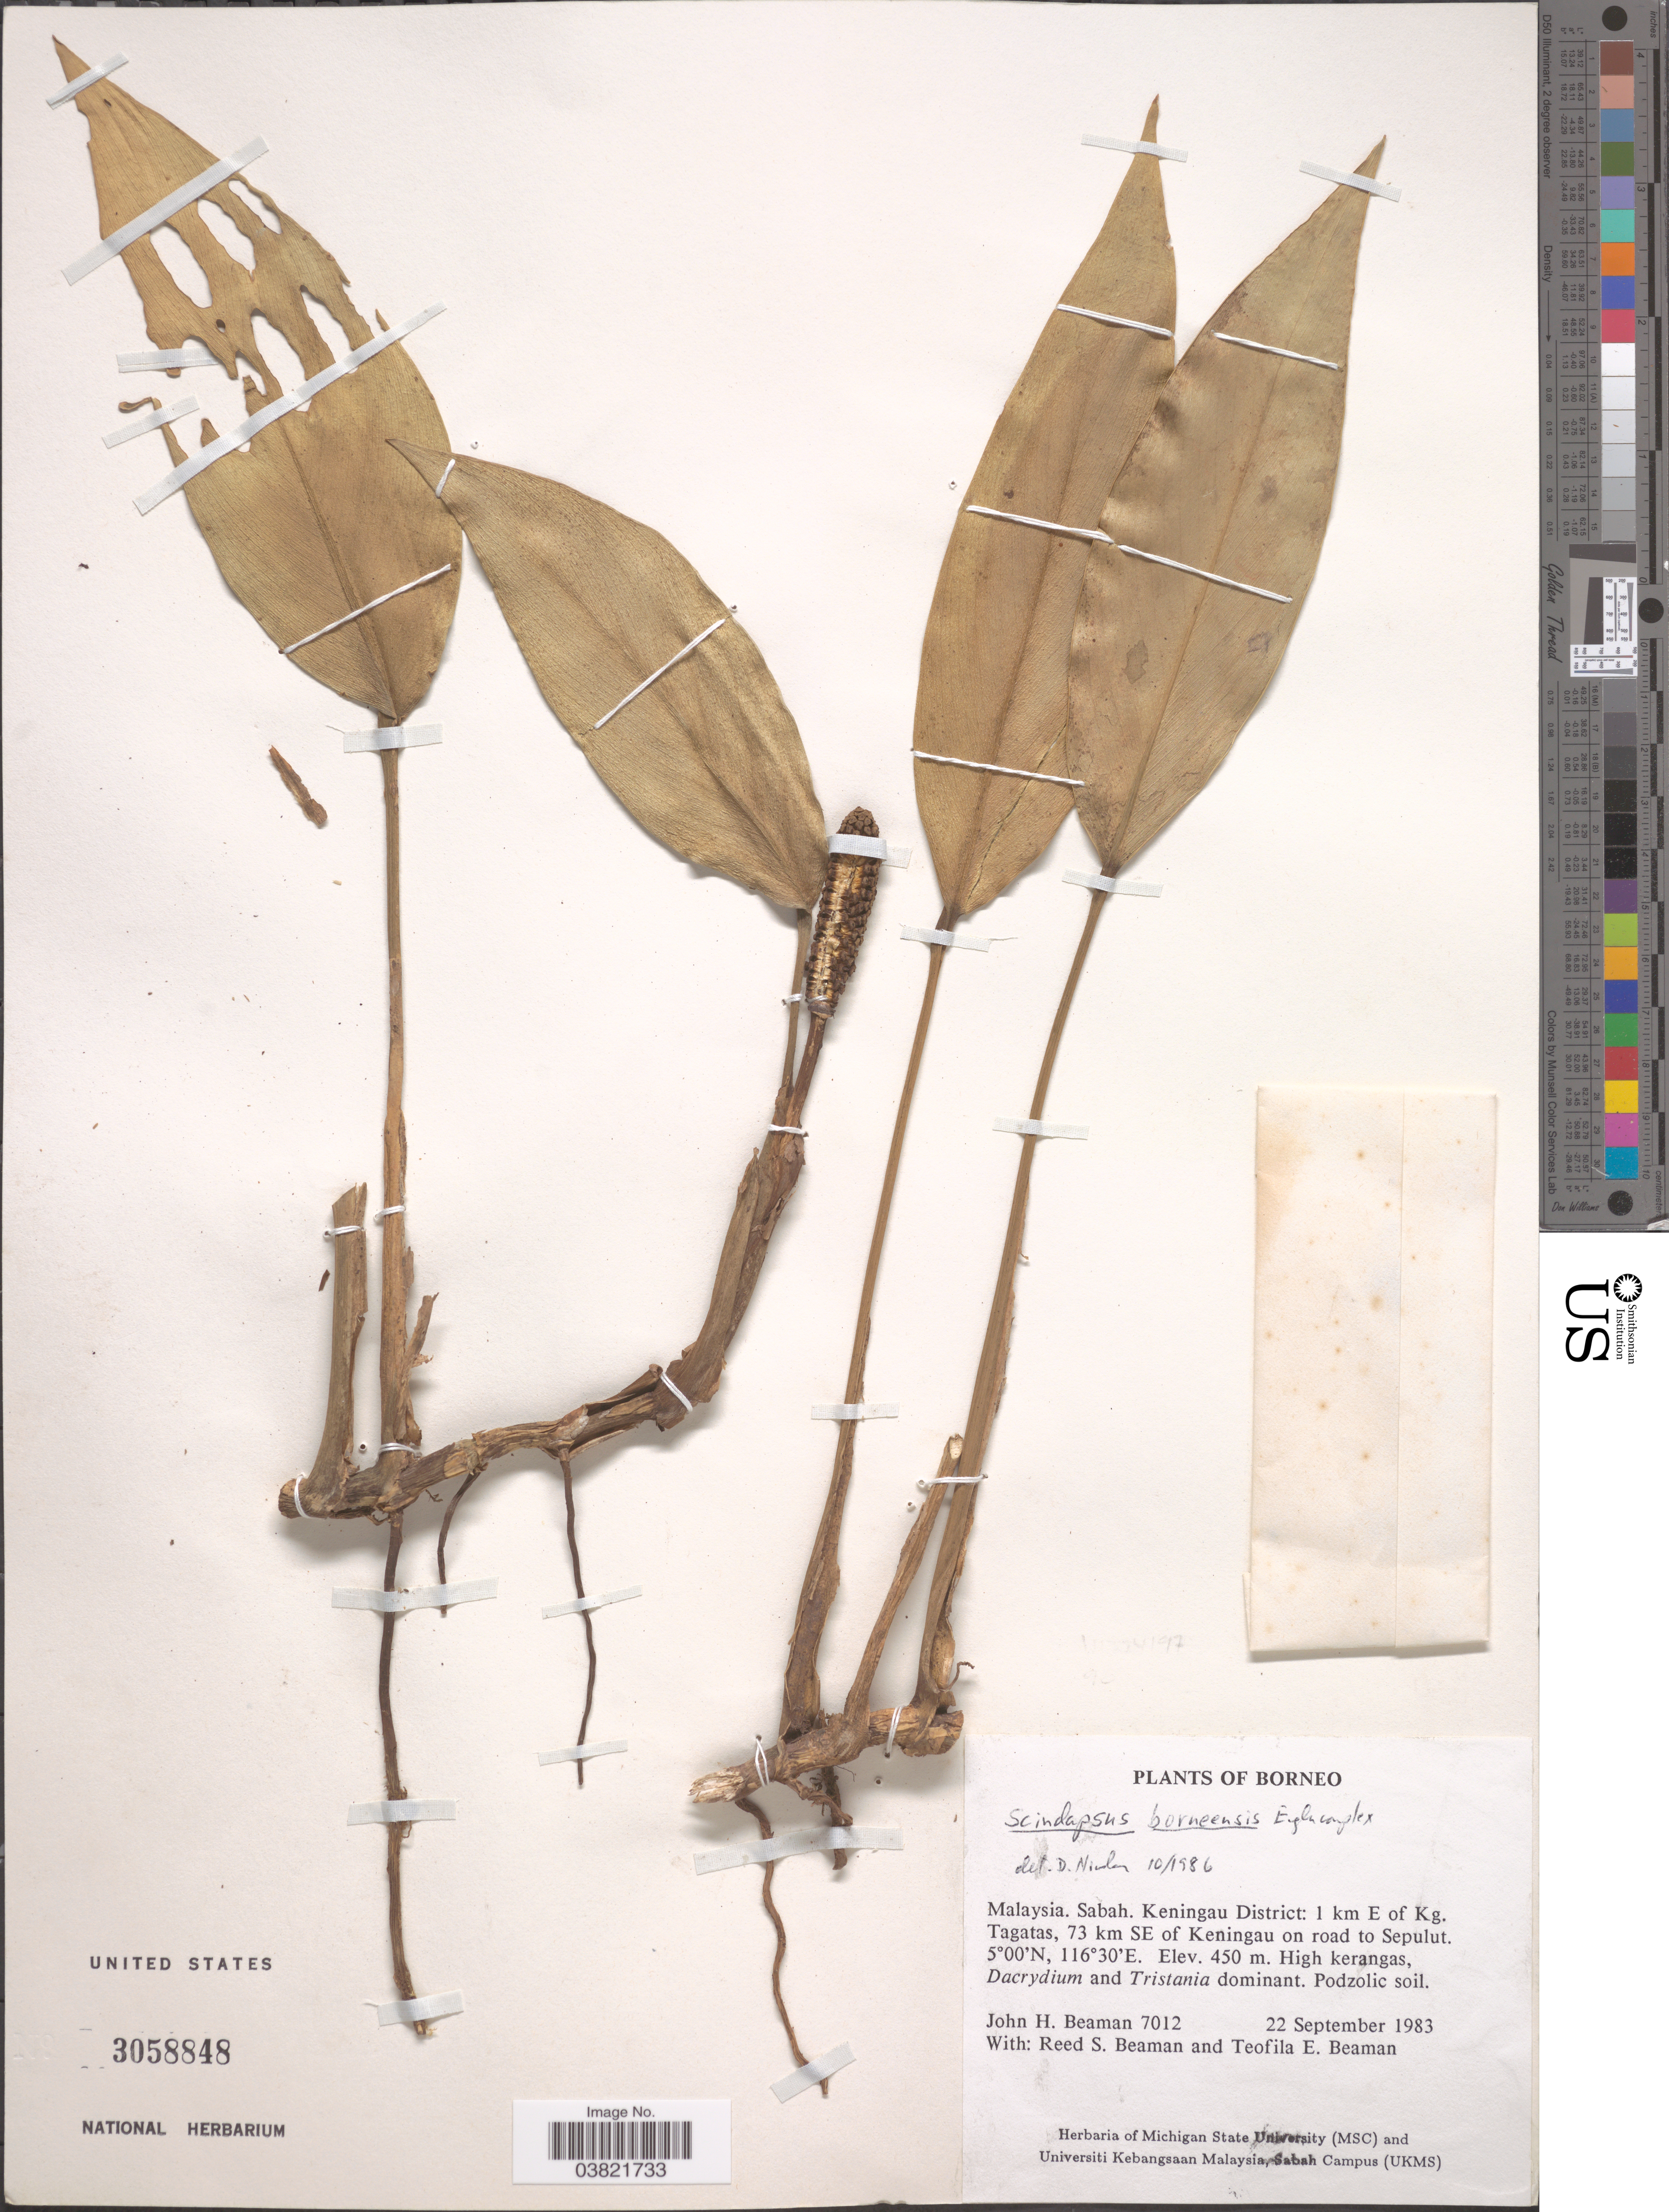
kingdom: Plantae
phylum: Tracheophyta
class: Liliopsida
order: Alismatales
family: Araceae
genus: Scindapsus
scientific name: Scindapsus borneensis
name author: Engl. & K. Krause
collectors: J. H. Beaman, R. S. Beaman & T. E. Beaman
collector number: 7012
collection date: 1983-09-22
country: Malaysia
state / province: Sabah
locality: Borneo. Keningau District: 1 km E of Kg. Tagatas, 73 km SE of Keningau on road to Sepulut.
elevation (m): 450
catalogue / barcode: US 3058848